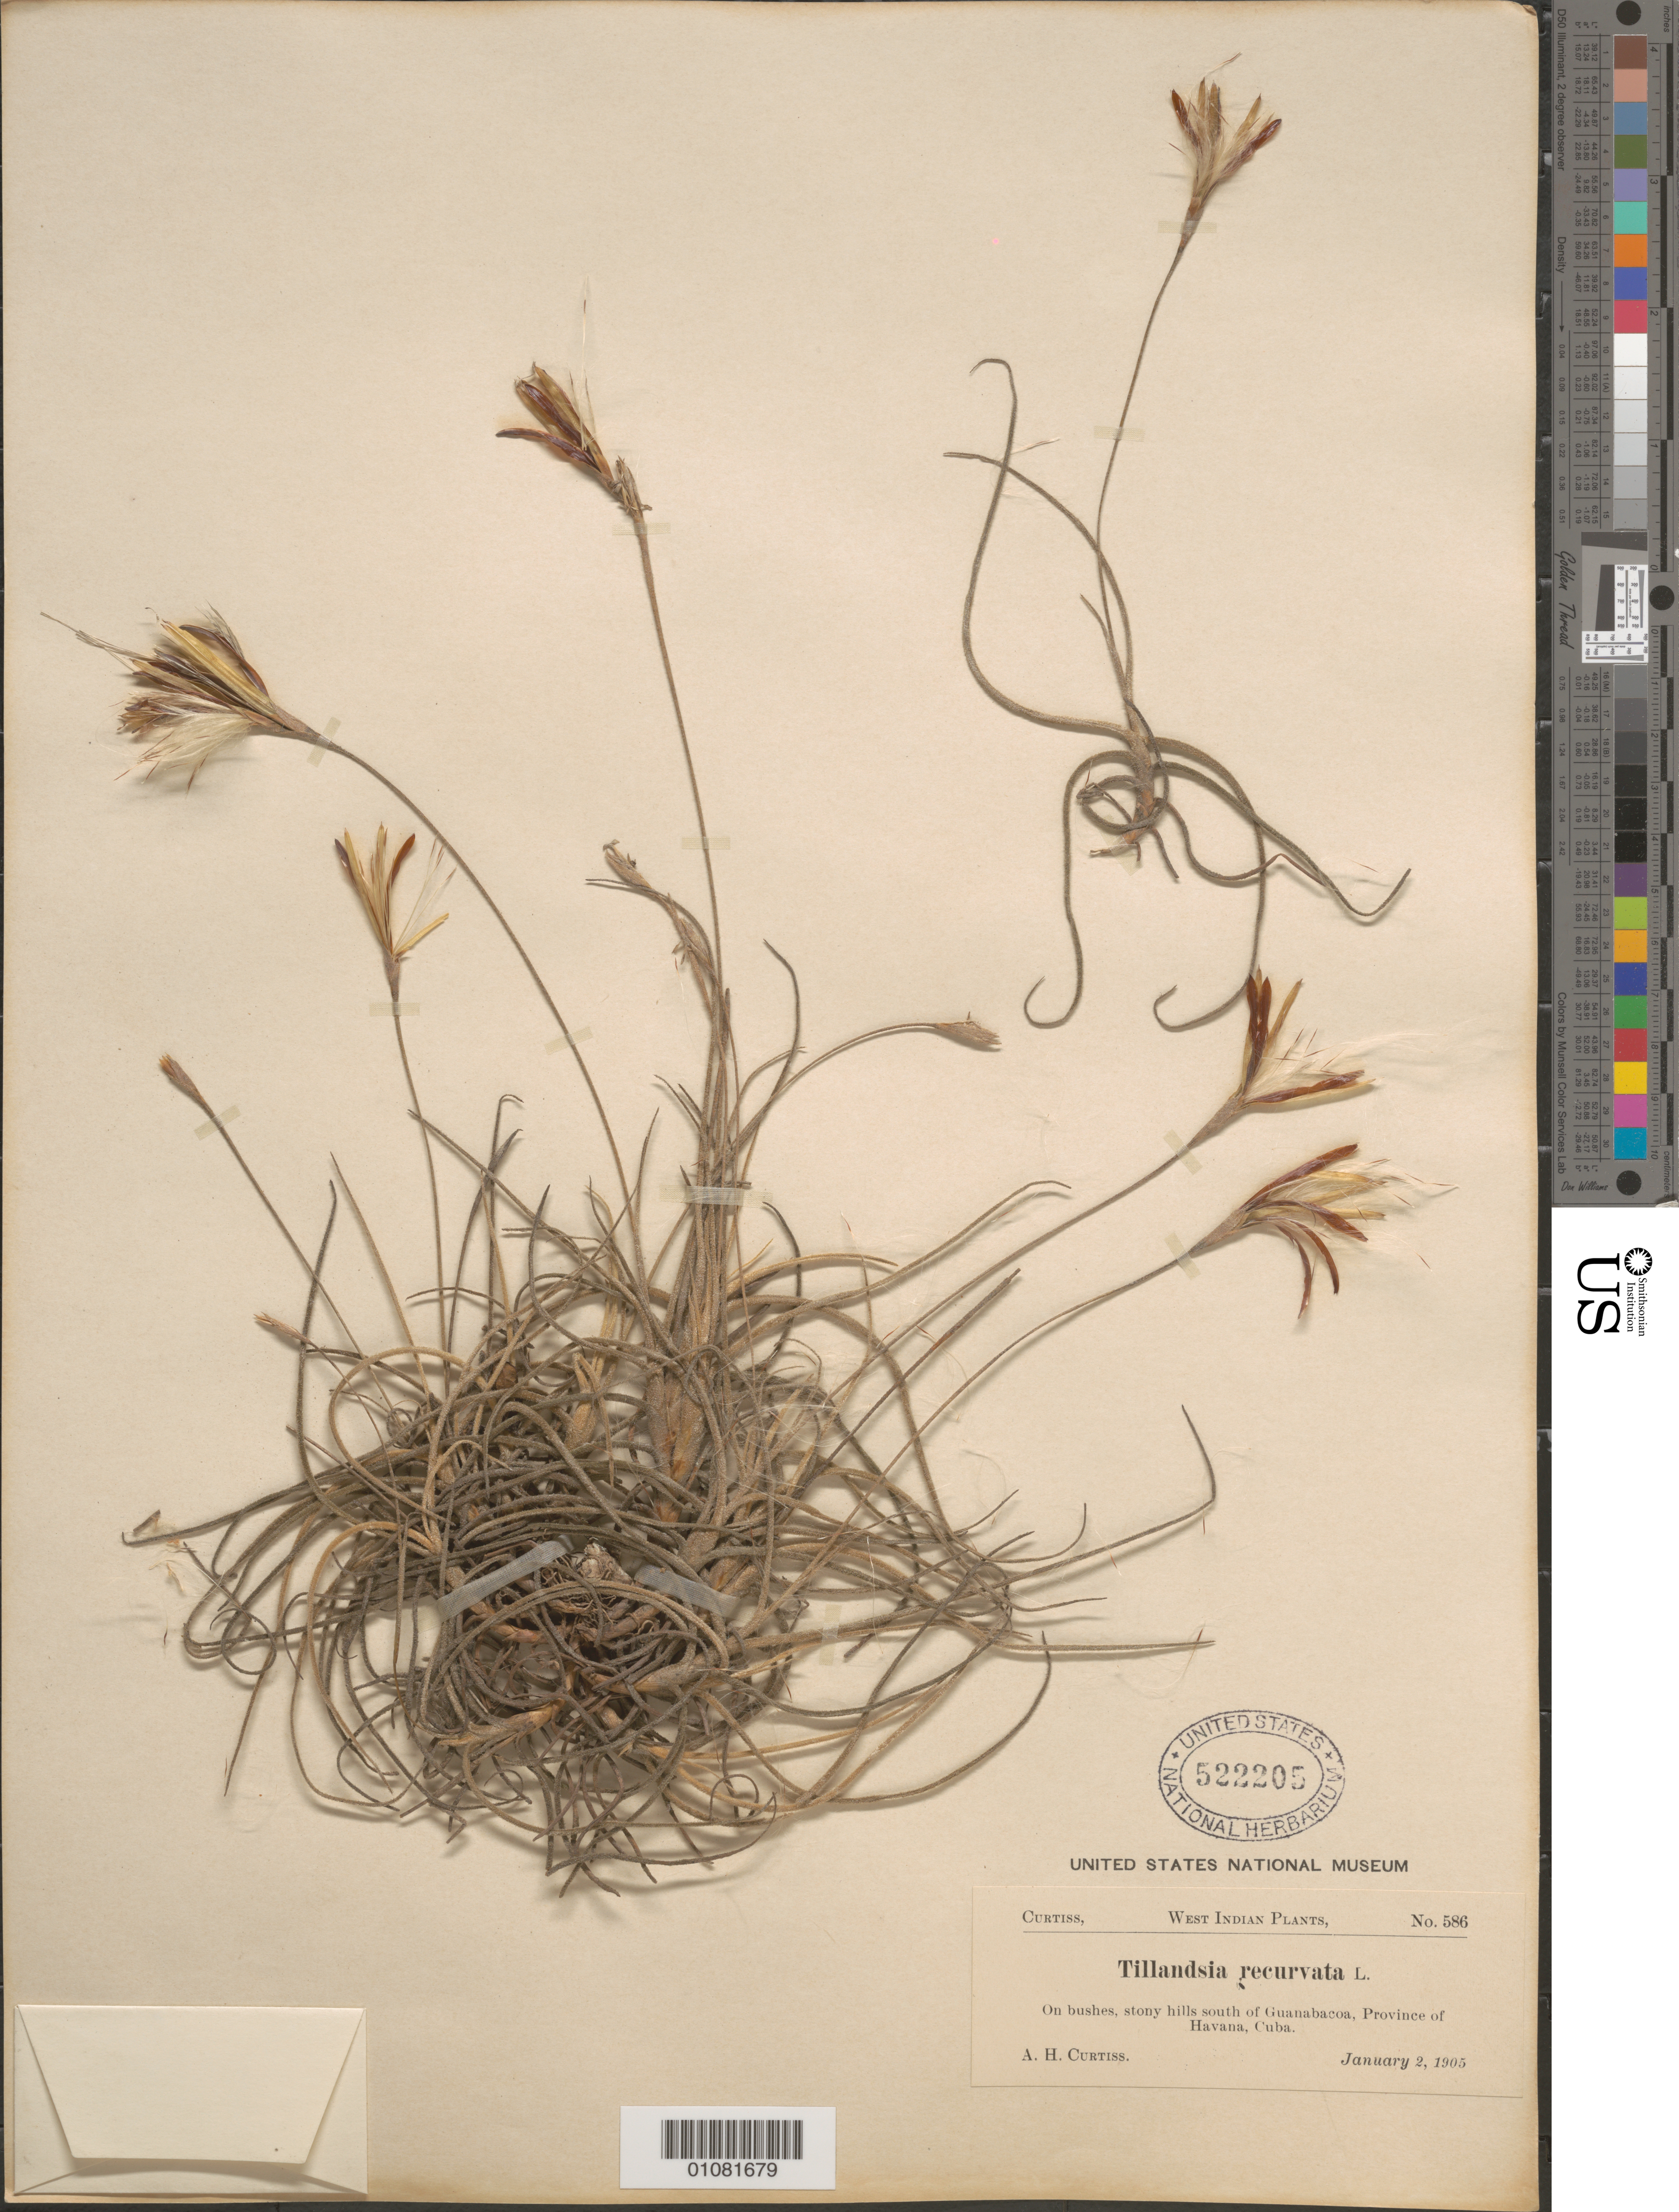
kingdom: Plantae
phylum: Tracheophyta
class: Liliopsida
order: Poales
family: Bromeliaceae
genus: Tillandsia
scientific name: Tillandsia recurvata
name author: L.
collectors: A. H. Curtiss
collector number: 586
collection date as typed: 02 Jan 1905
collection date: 1905-01-02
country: Cuba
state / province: La Habana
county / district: Municipio Guanabacoa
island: Cuba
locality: On bushes, stony hills south of Guanabacoa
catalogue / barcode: US 522205